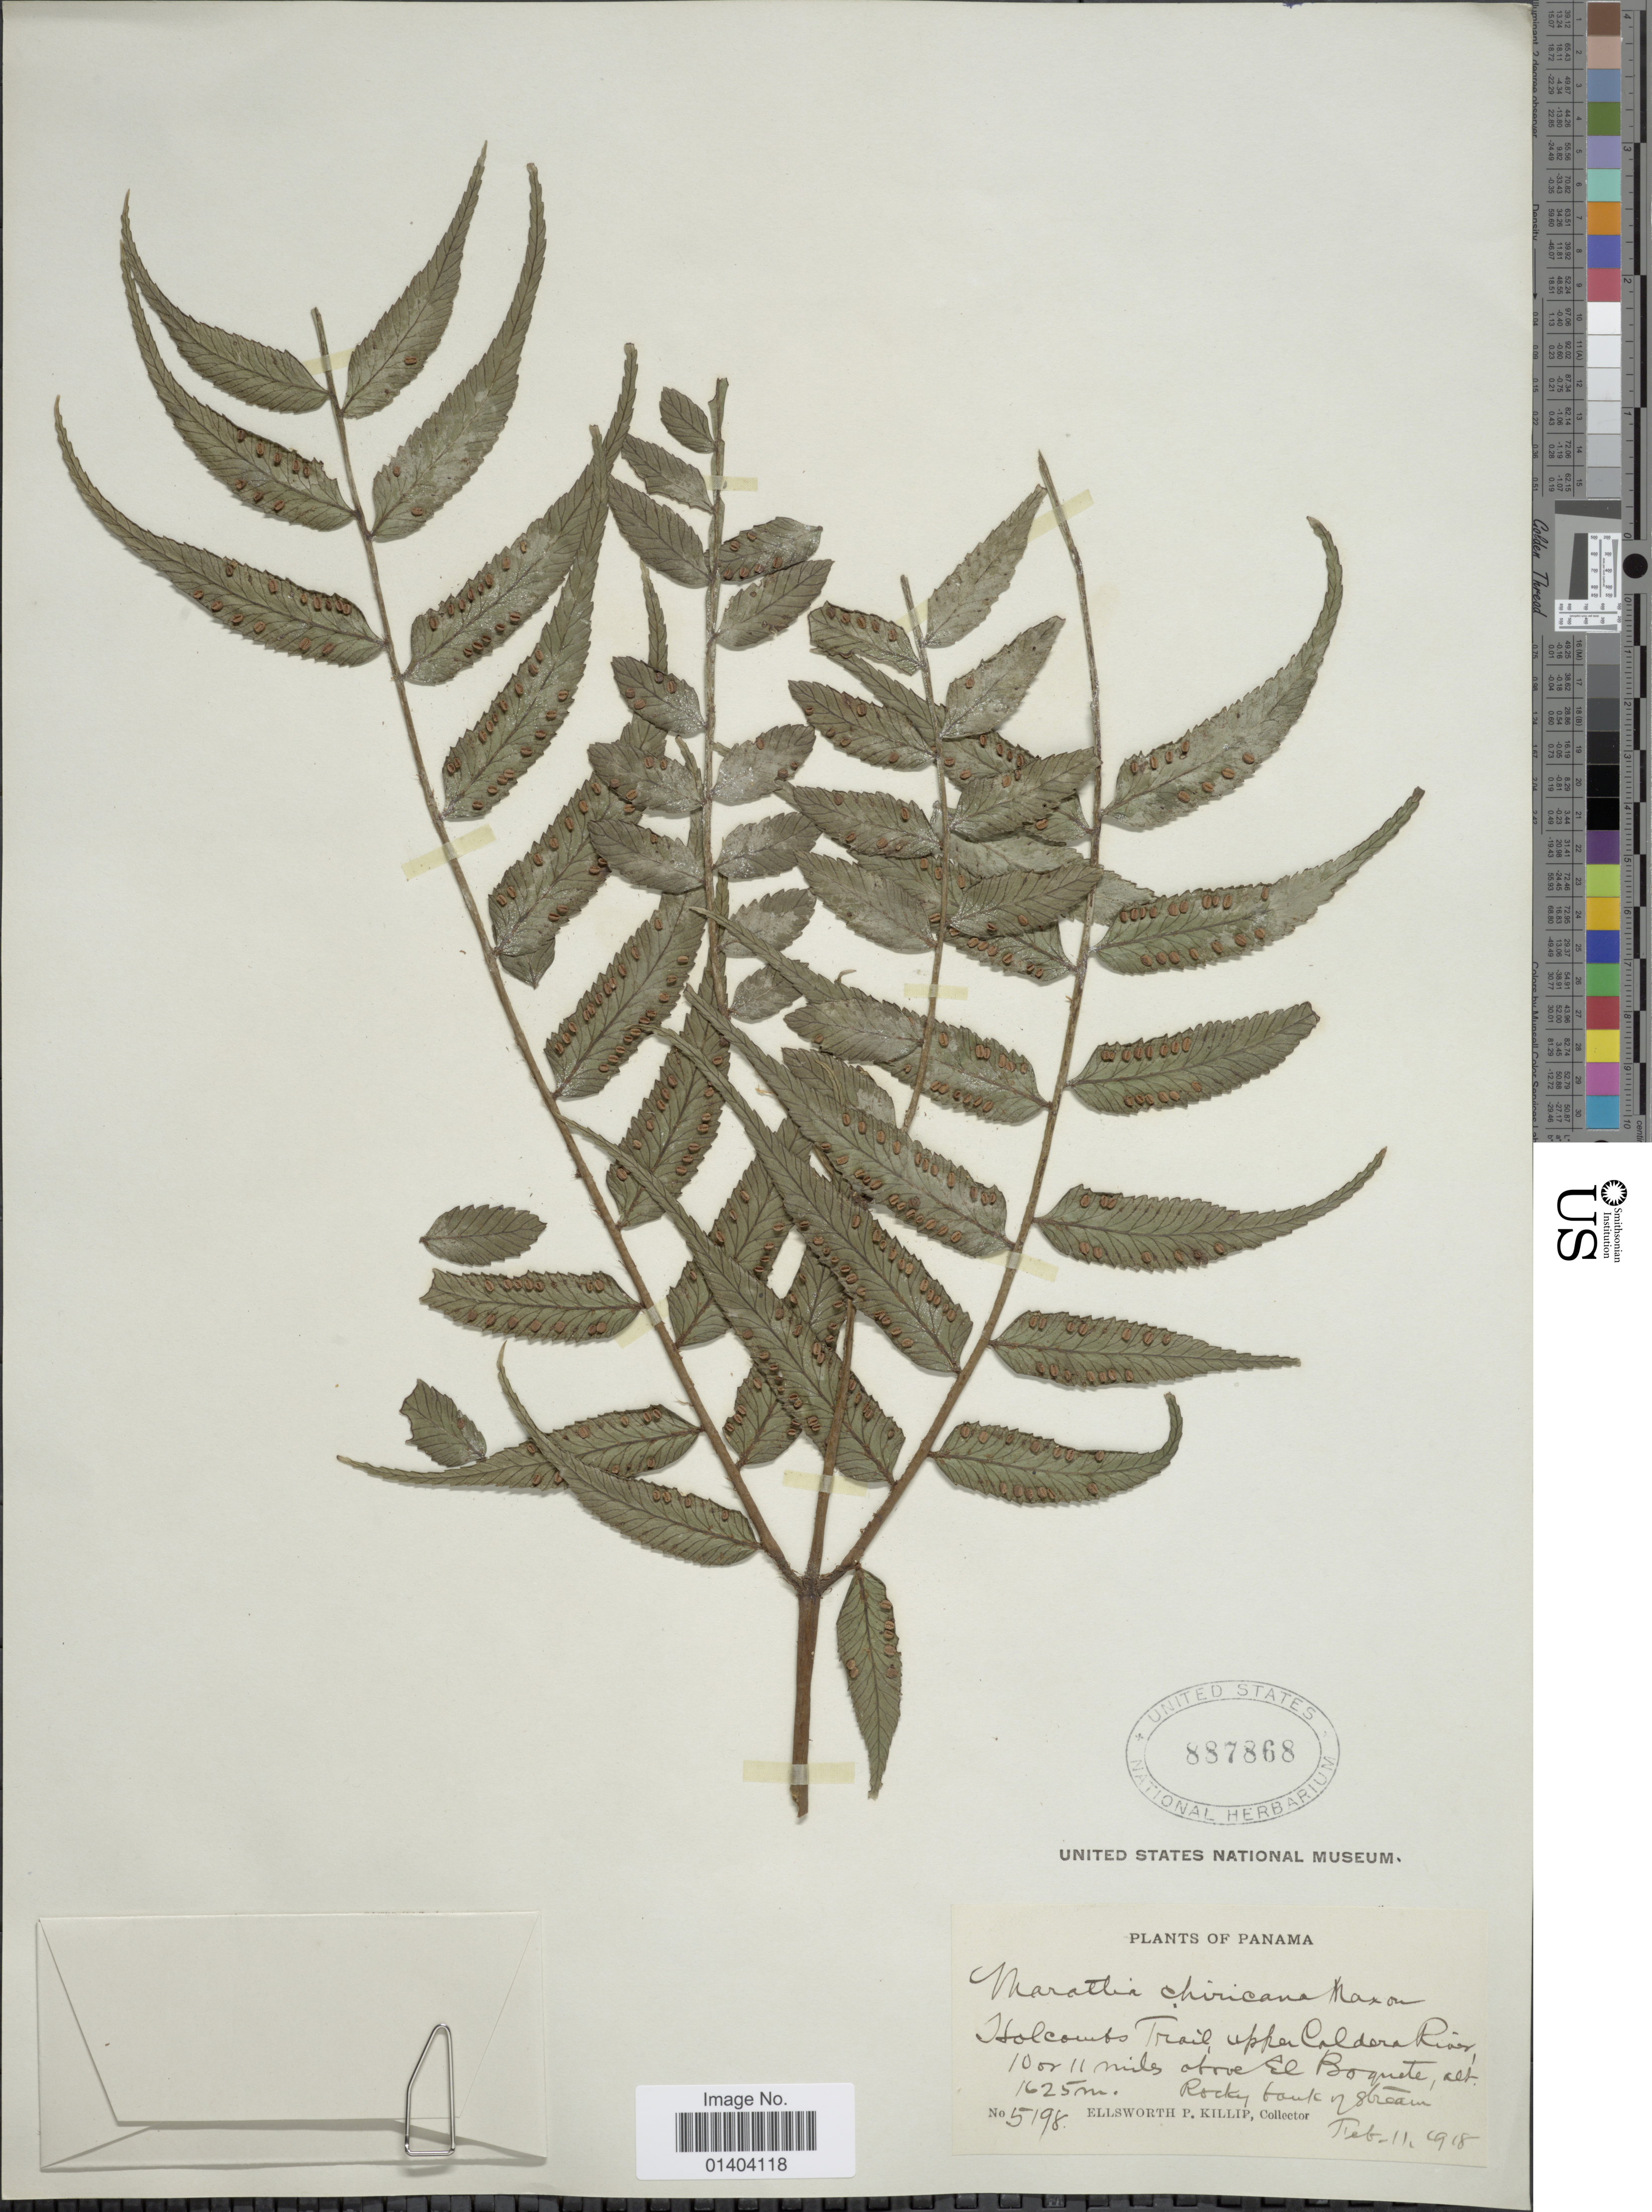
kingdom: Plantae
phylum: Tracheophyta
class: Polypodiopsida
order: Marattiales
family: Marattiaceae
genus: Marattia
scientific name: Marattia interposita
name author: Christ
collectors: E. P. Killip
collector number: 5198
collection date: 1918-02-11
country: Panama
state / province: Panamá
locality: Holcombo trail upper Caldera Rios 10 or 11 miles above El Boquete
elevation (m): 1625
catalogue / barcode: US 887868